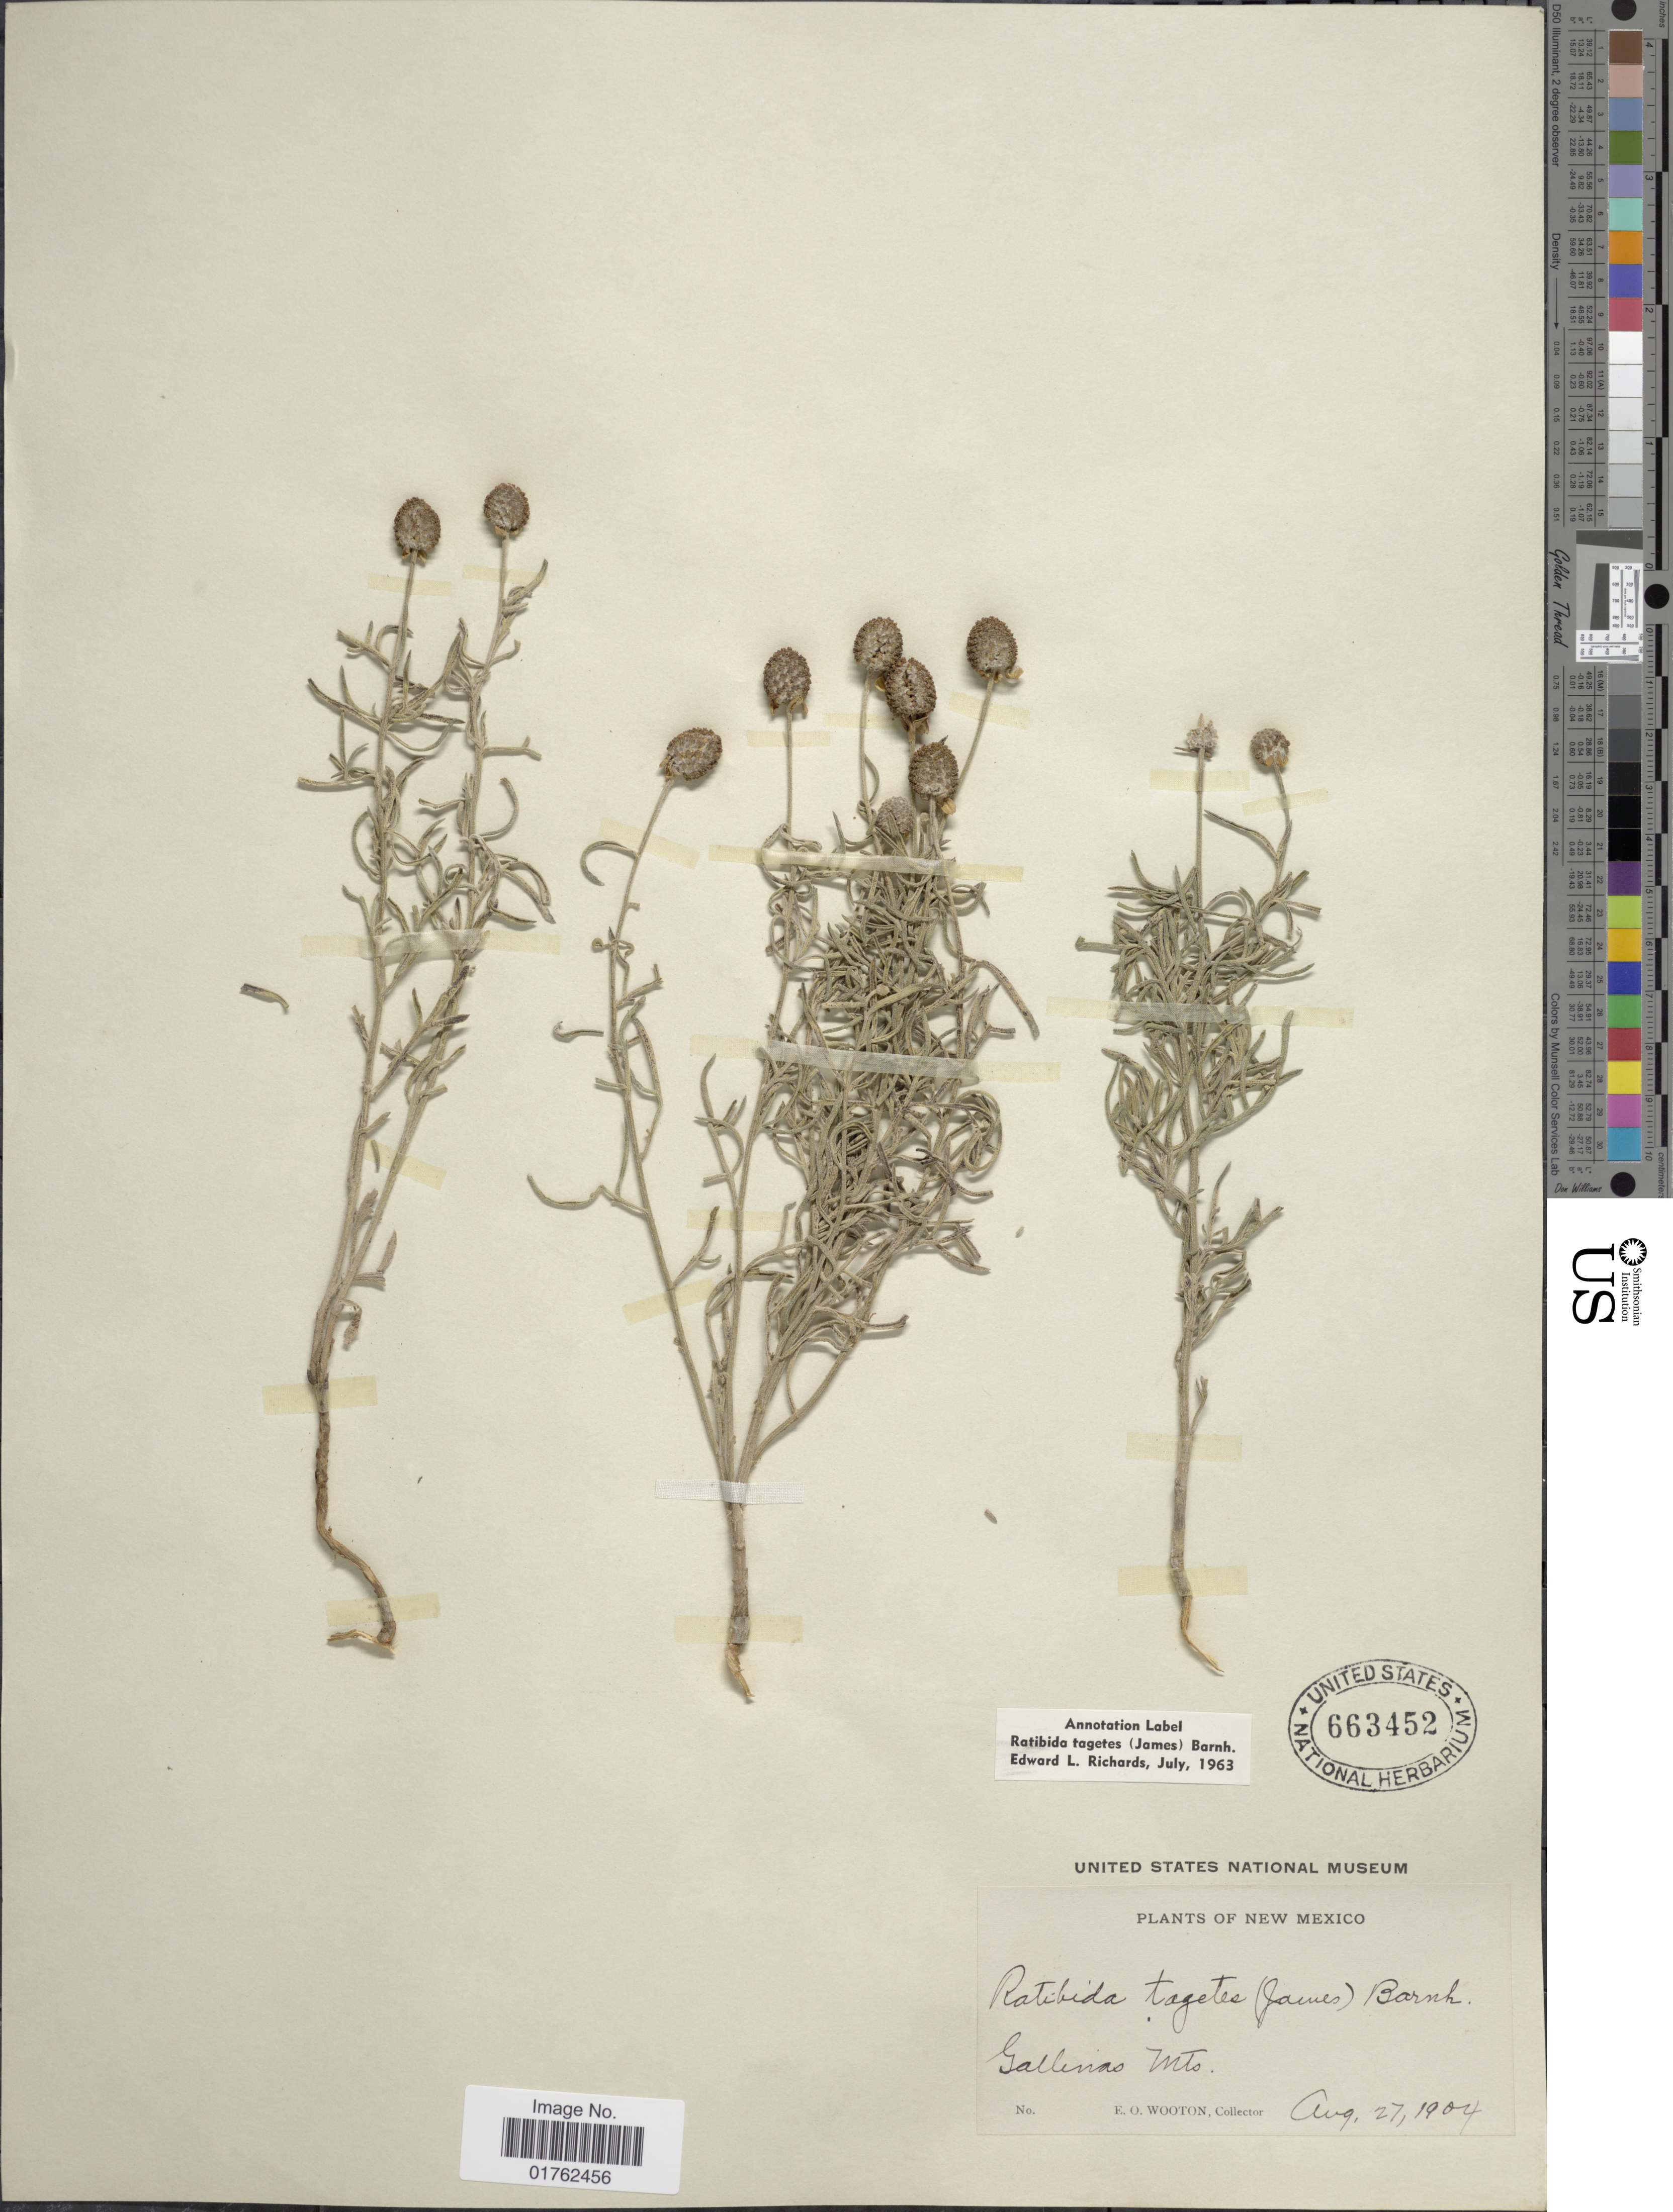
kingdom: Plantae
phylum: Tracheophyta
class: Magnoliopsida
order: Asterales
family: Asteraceae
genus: Ratibida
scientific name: Ratibida tagetes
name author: (James) Barnhart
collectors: E. O. Wooton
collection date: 1904-08-27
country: United States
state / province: New Mexico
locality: Gallinas Mts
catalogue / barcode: US 663452